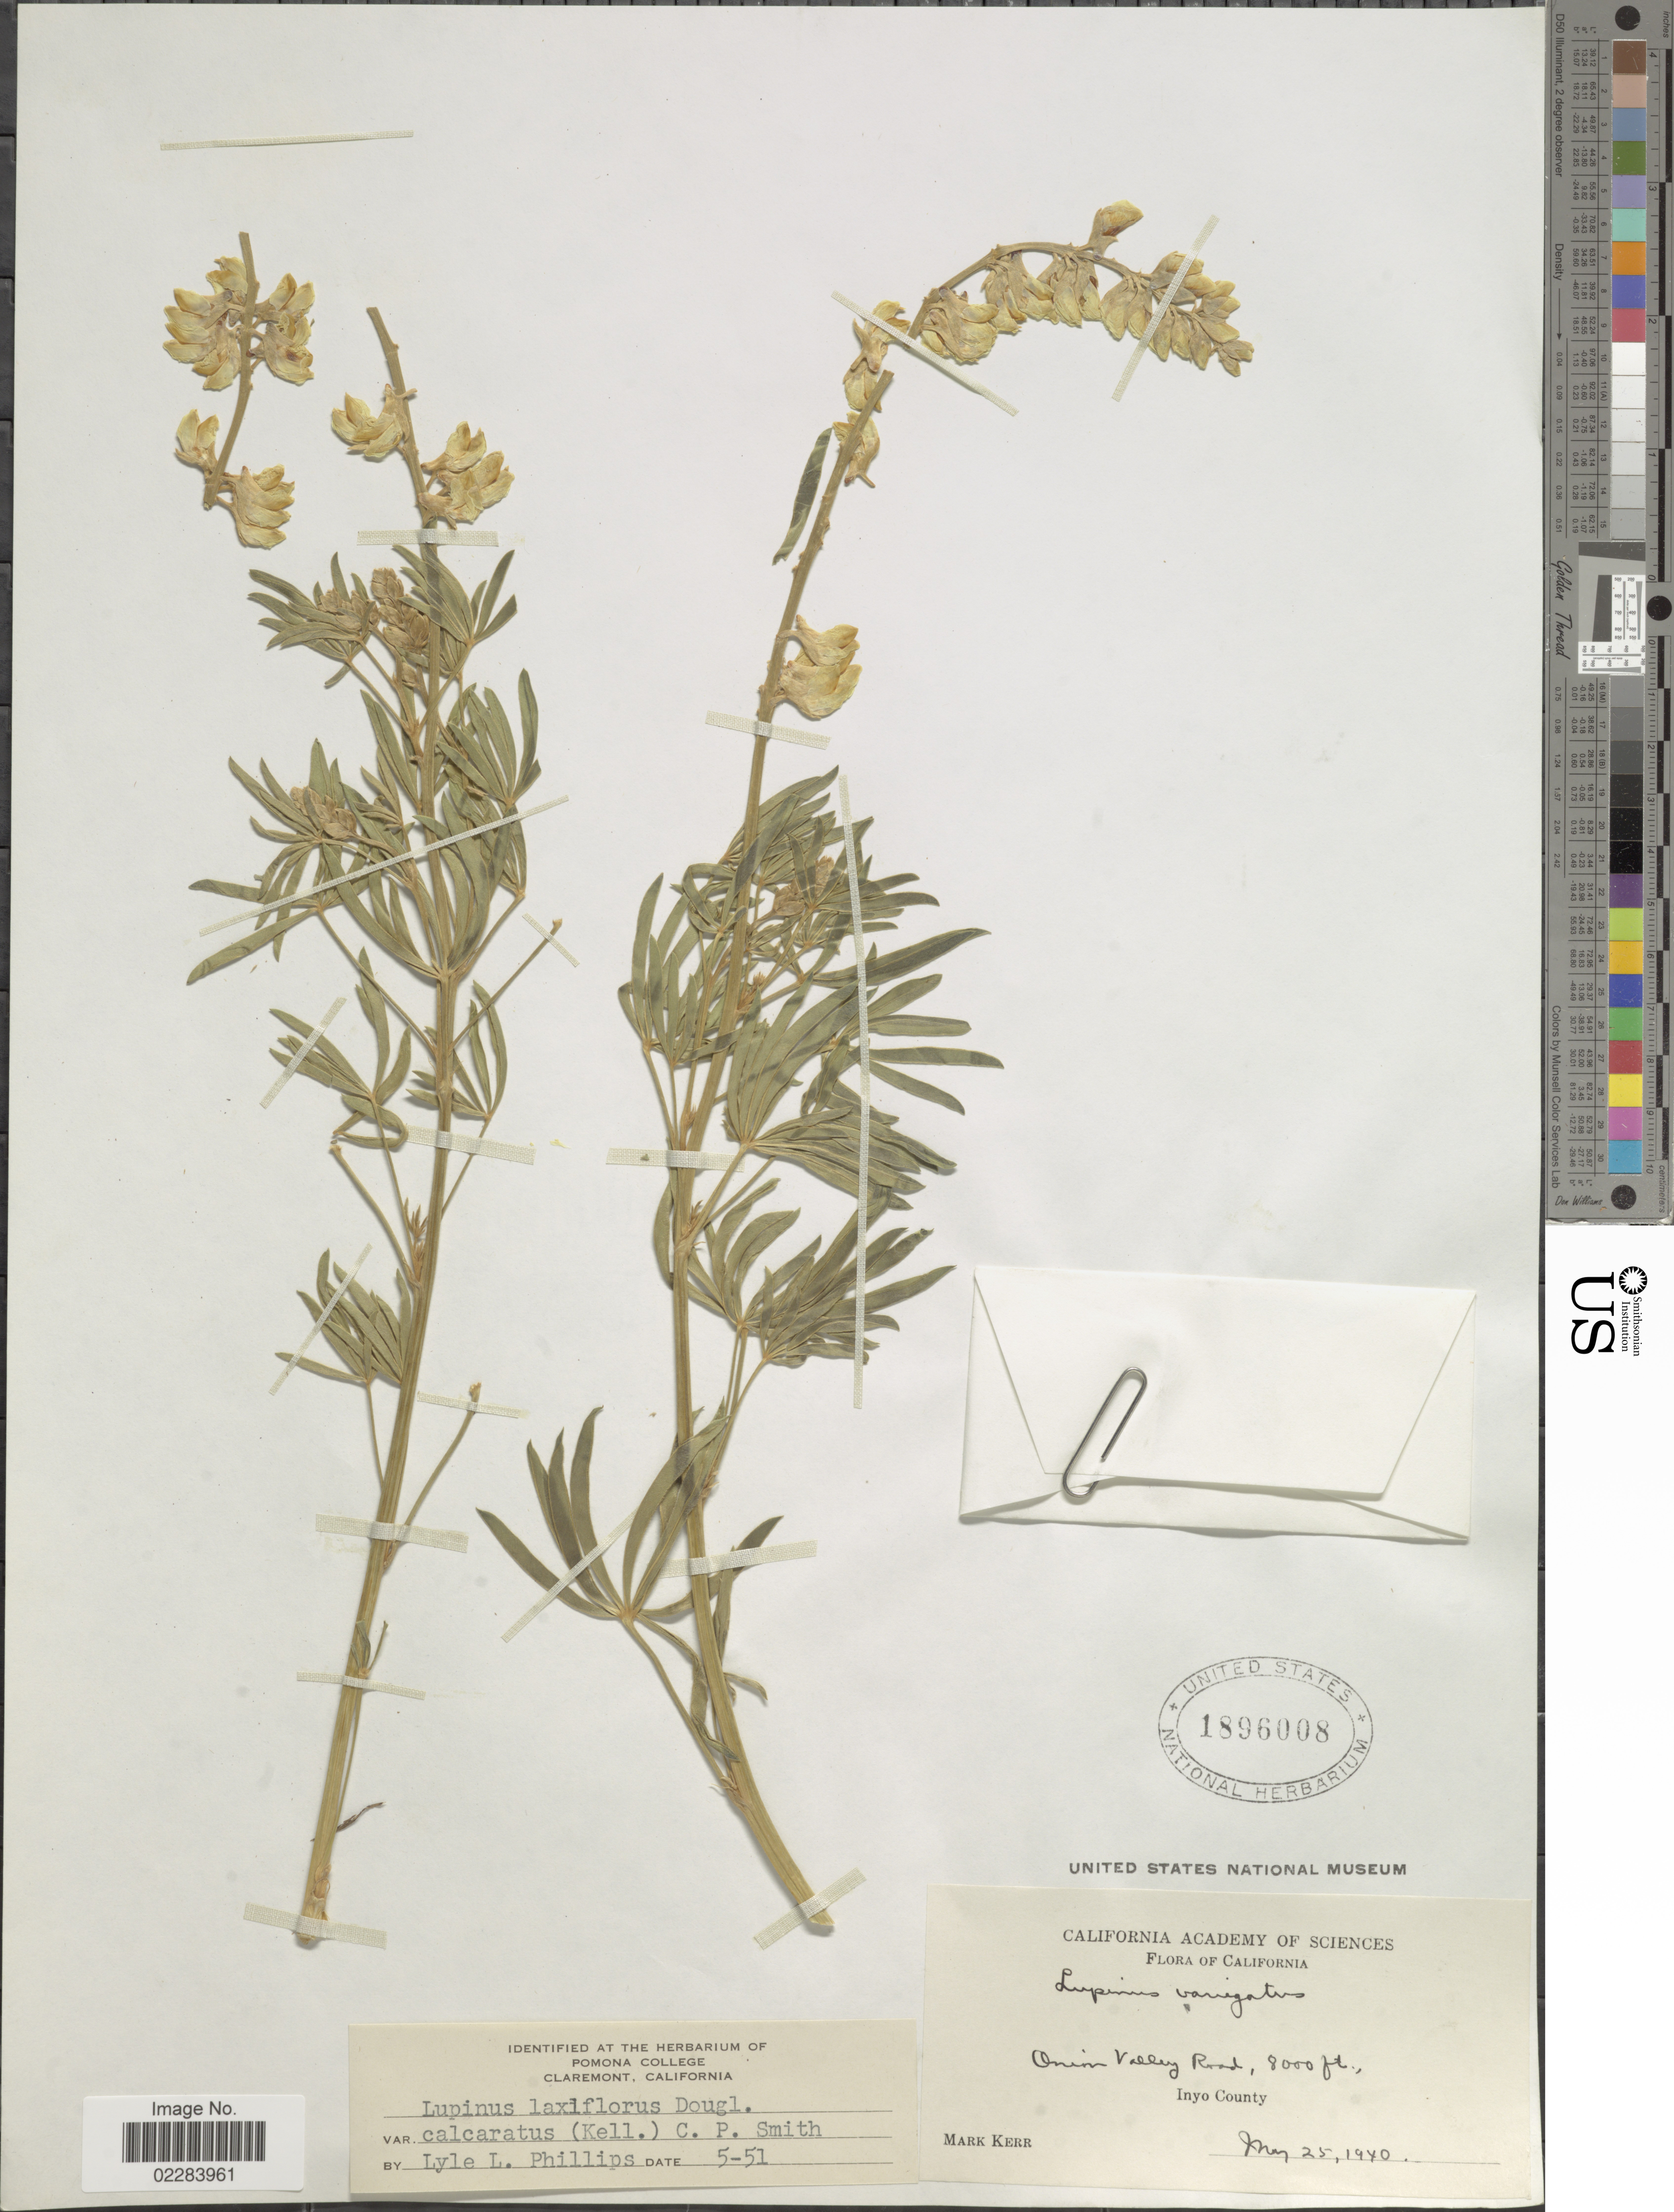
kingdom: Plantae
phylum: Tracheophyta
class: Magnoliopsida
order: Fabales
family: Fabaceae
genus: Lupinus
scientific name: Lupinus arbustus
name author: Lindl.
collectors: M. Kerr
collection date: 1940-05-25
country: United States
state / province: California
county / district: Inyo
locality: Onion Valley Road. Inyo County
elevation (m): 2438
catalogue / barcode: US 1896008